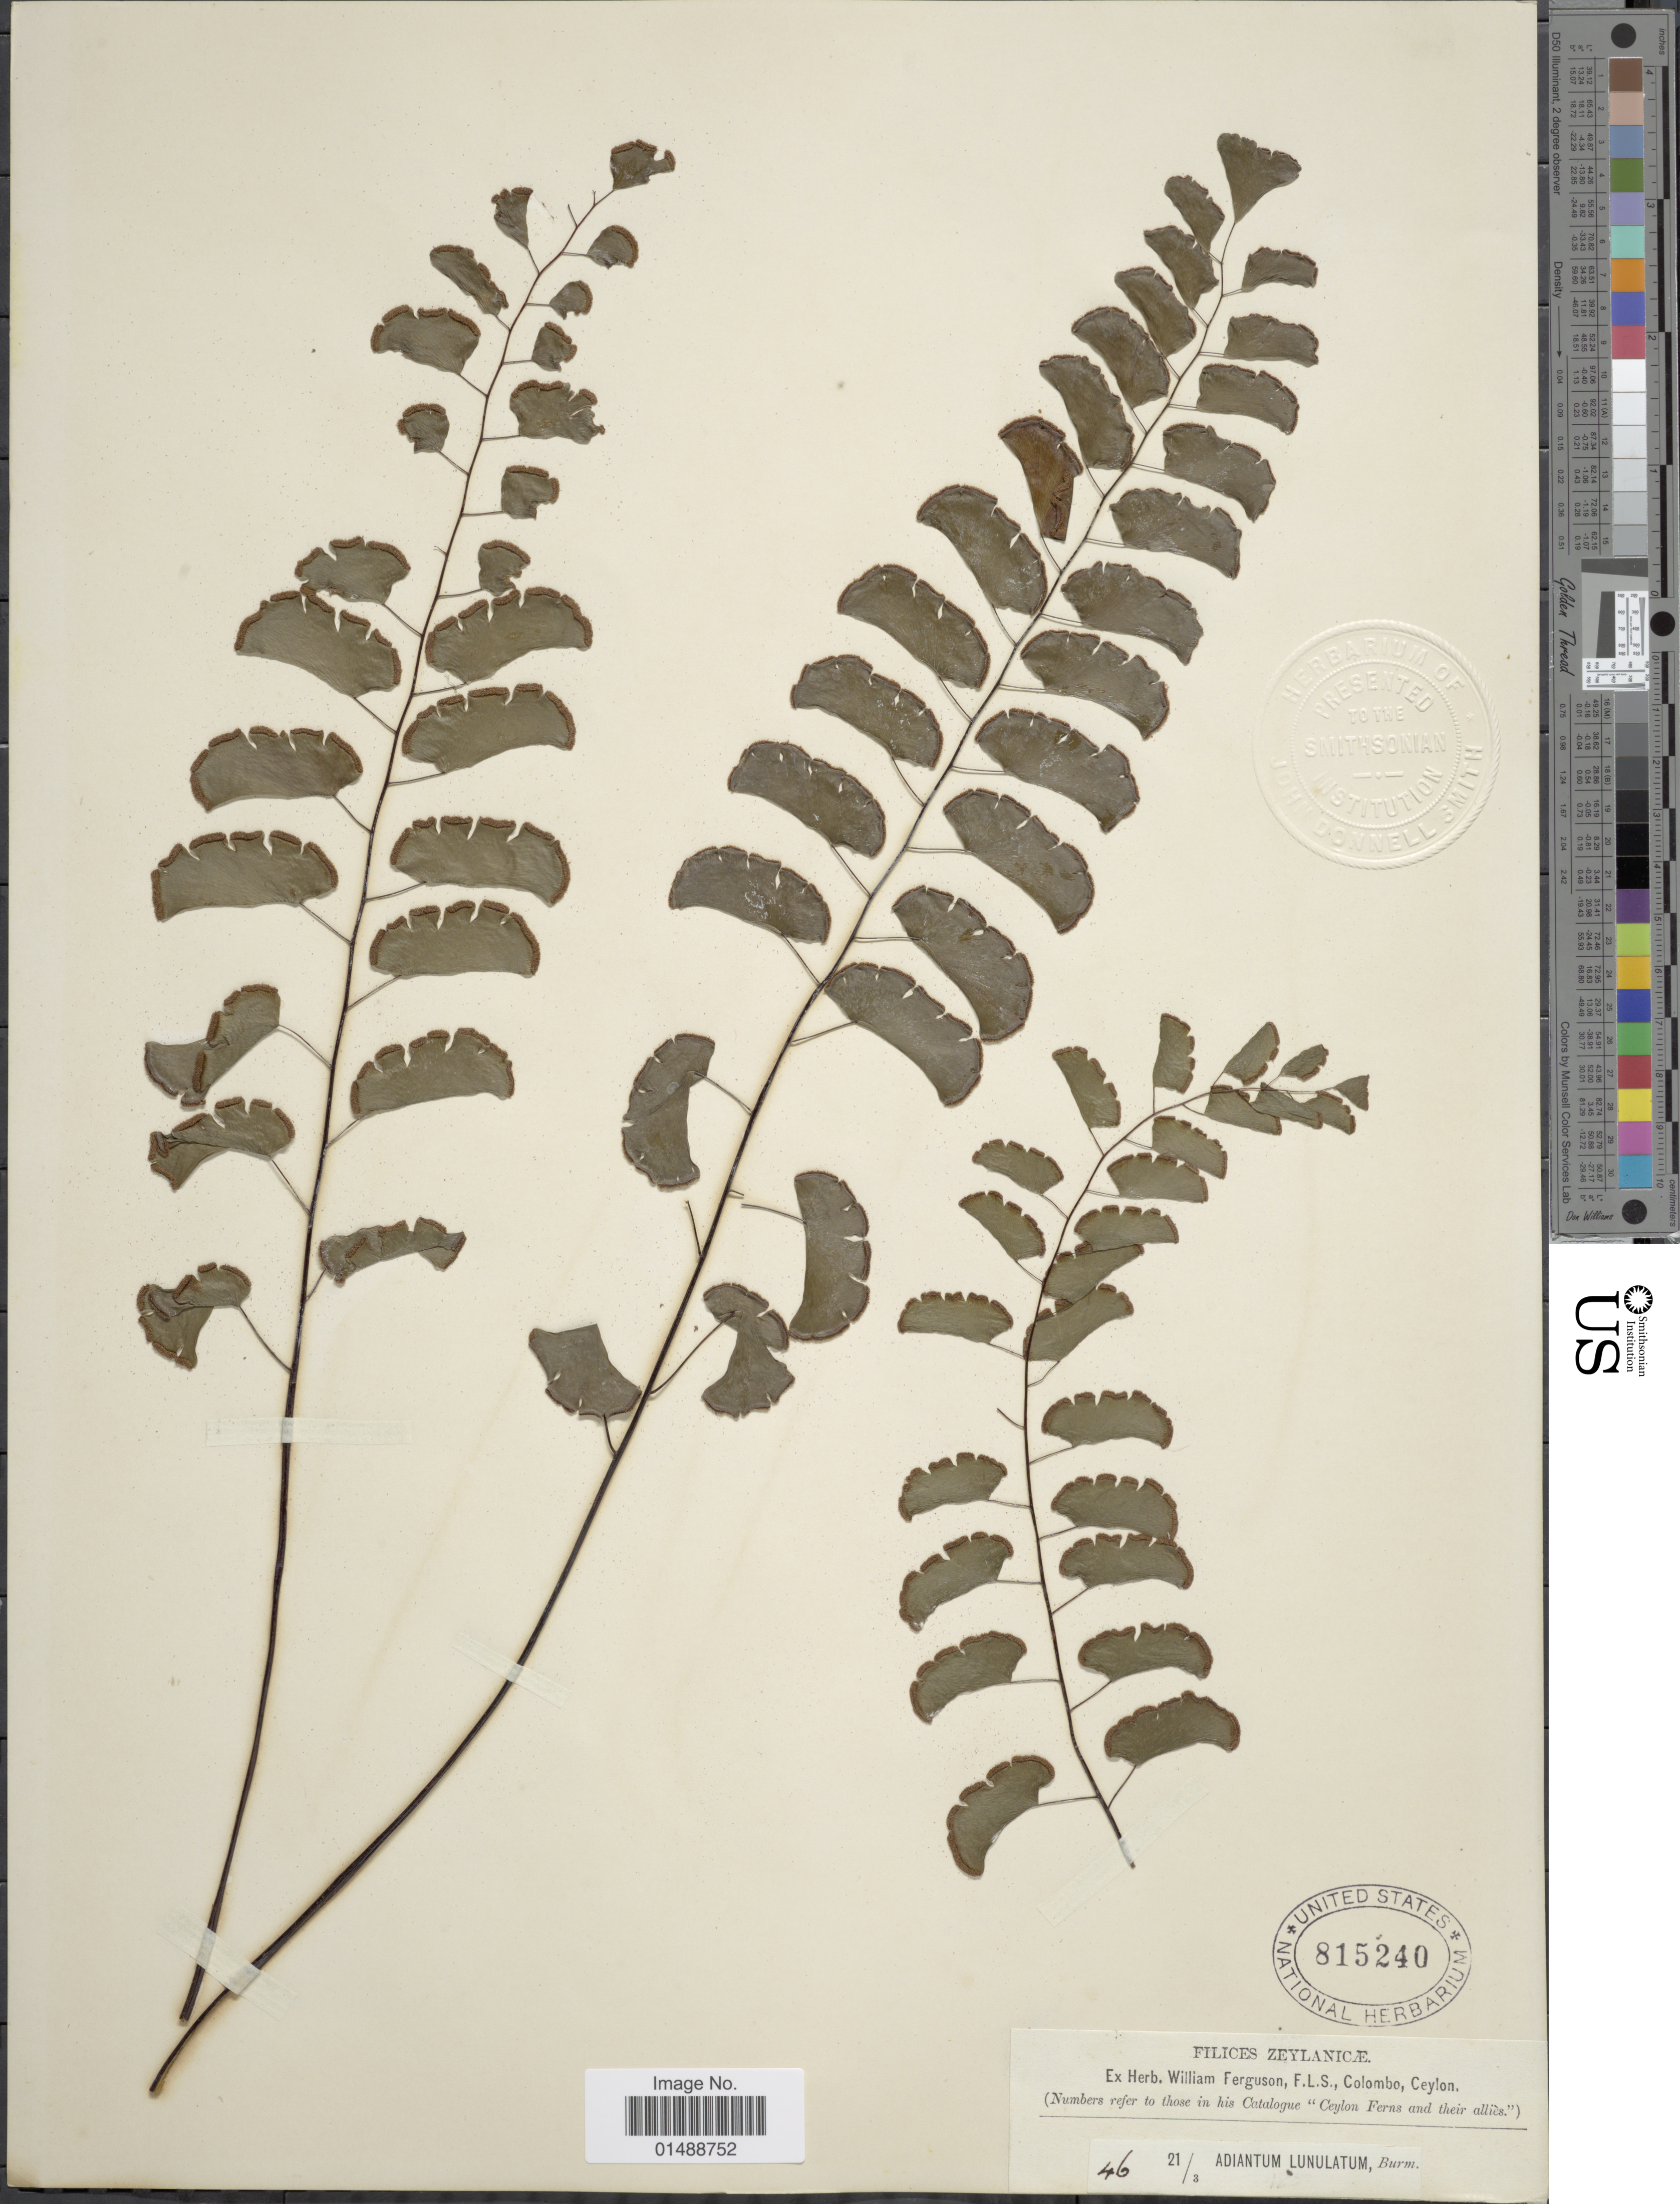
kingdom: Plantae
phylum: Tracheophyta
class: Polypodiopsida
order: Polypodiales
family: Pteridaceae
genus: Adiantum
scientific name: Adiantum philippense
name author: L.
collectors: ex herb. W. Ferguson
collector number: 46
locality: Zeylanicae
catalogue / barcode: US 815240